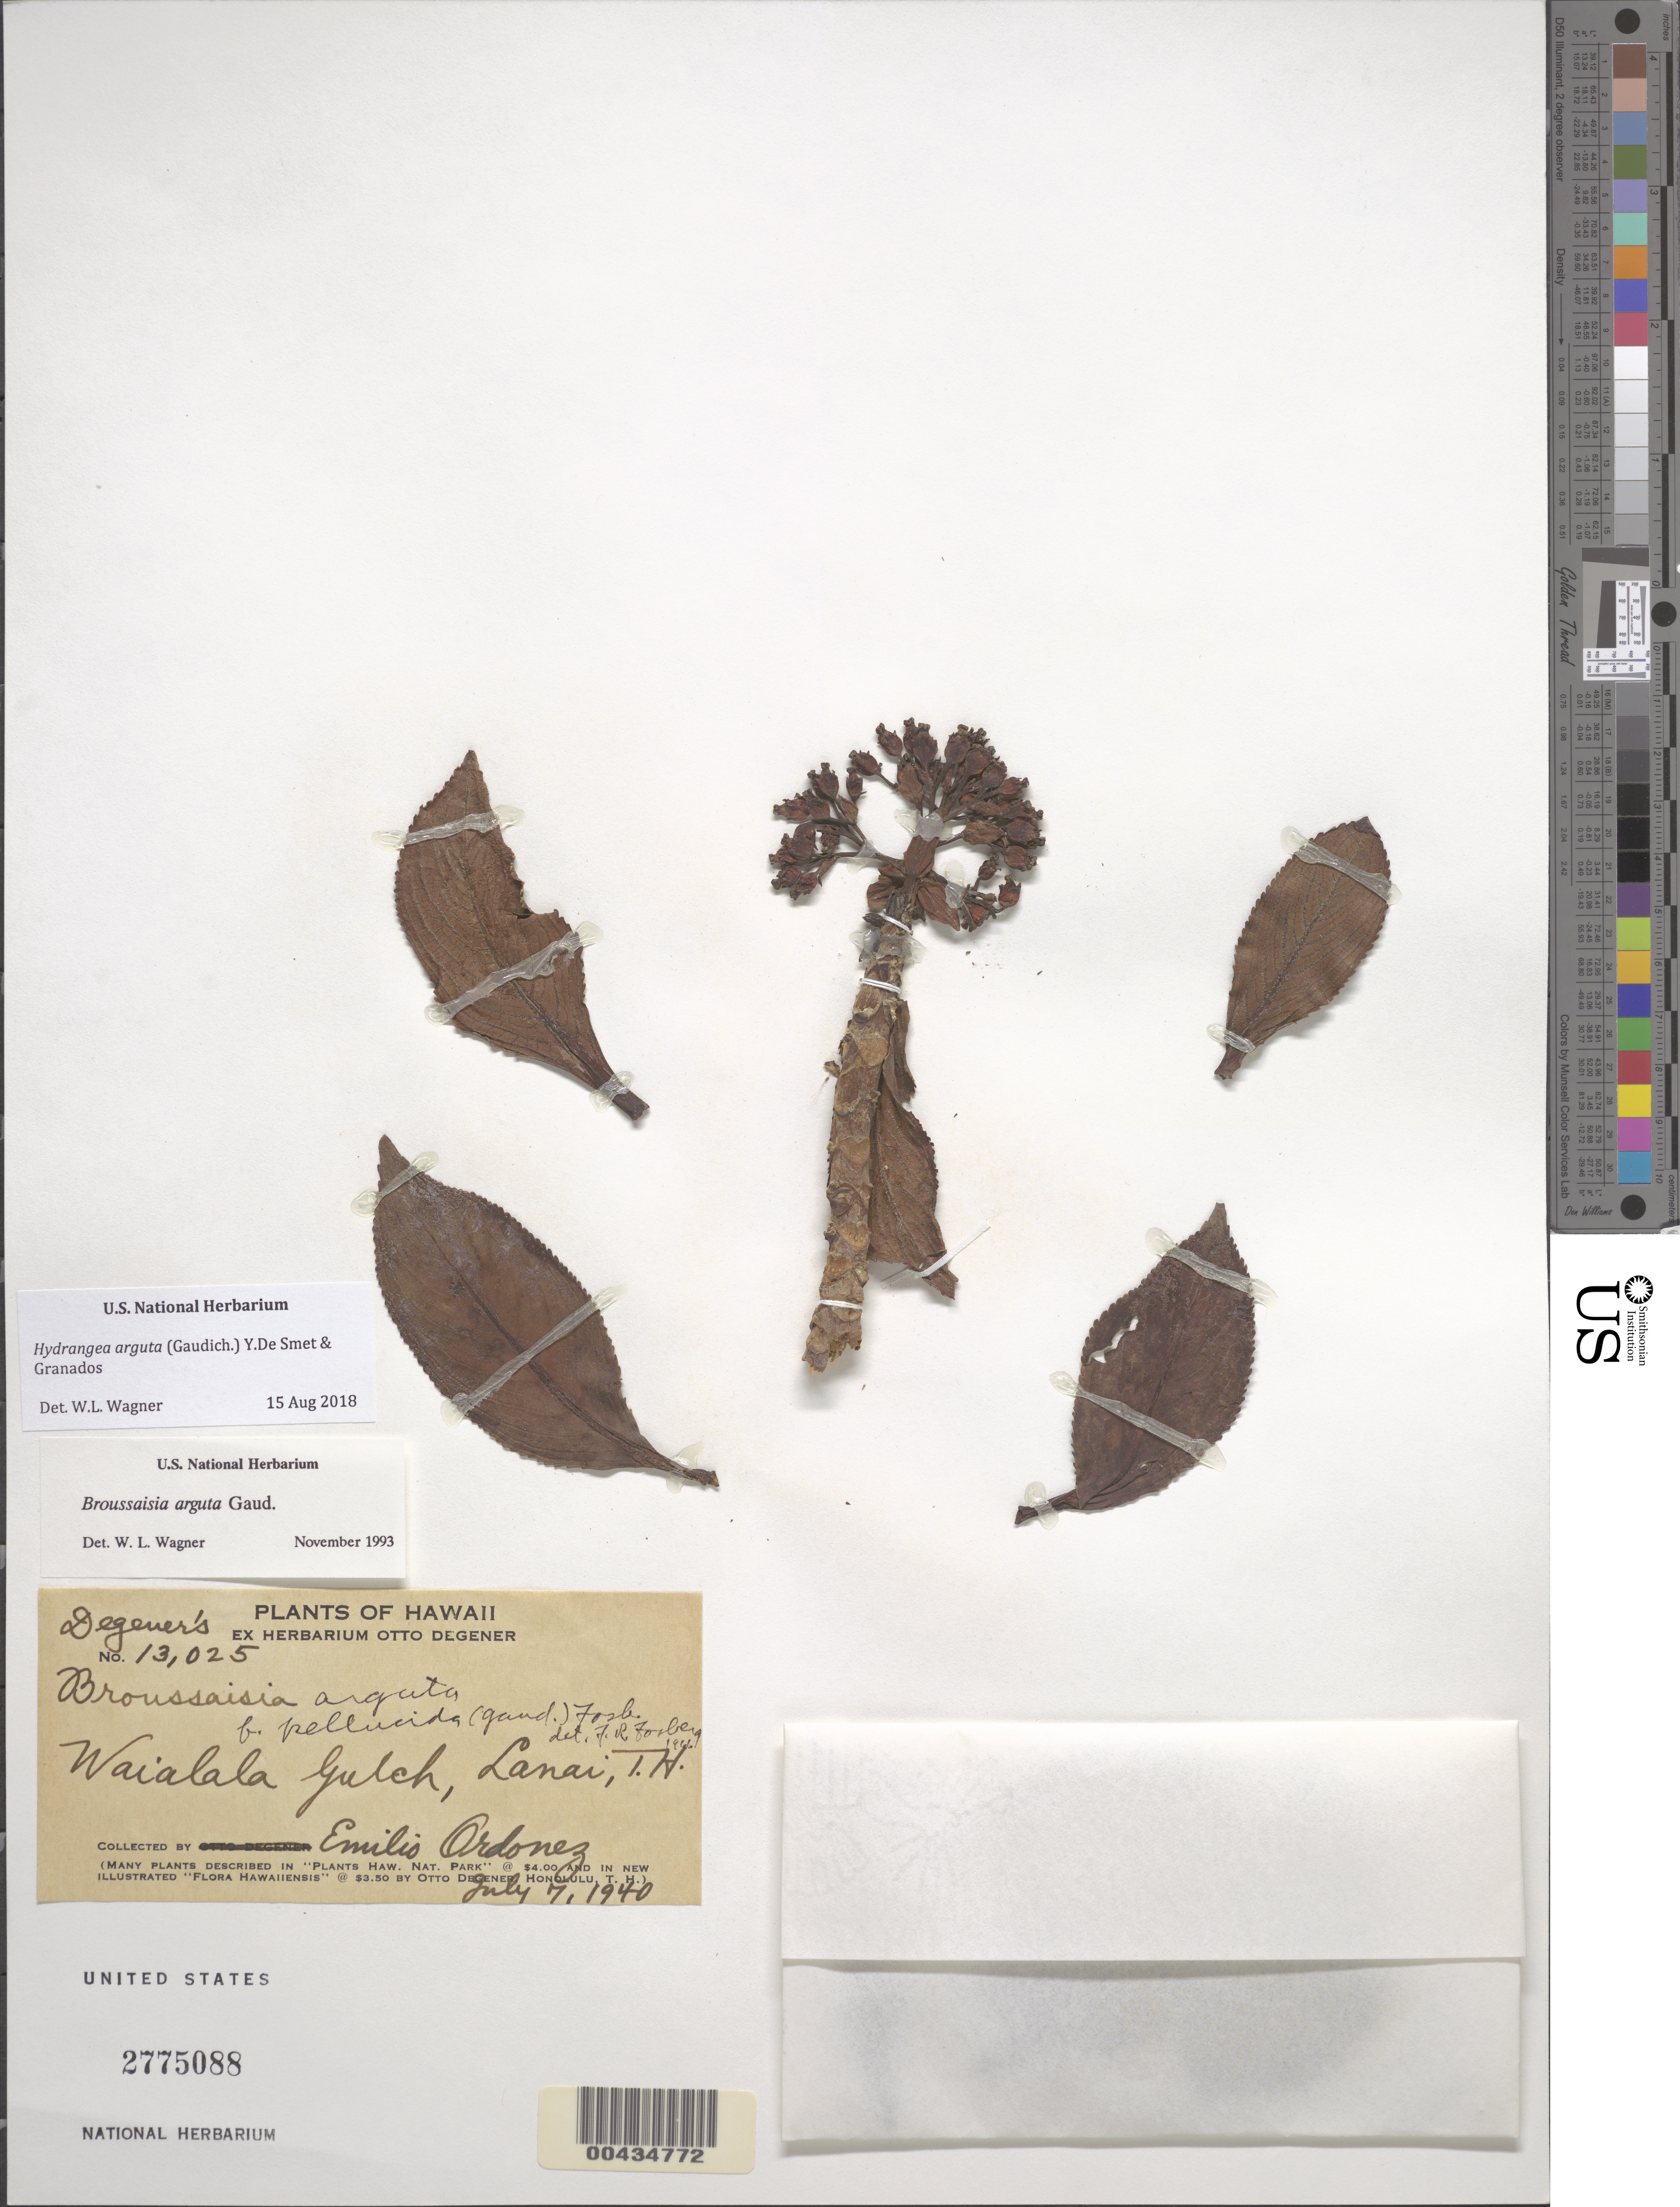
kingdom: Plantae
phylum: Tracheophyta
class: Magnoliopsida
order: Cornales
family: Hydrangeaceae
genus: Hydrangea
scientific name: Hydrangea arguta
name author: (Gaudich.) Y. De Smet & C. Granados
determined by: Wagner, W. L., (BOT), Smithsonian Institution - National Museum of Natural History (UNITED STATES)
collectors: E. Ordonez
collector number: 13025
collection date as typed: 7 Jul 1940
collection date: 1940-07-07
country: United States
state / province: Hawaii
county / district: Maui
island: Lana'i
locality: Waialala Gulch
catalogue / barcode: US 2775088